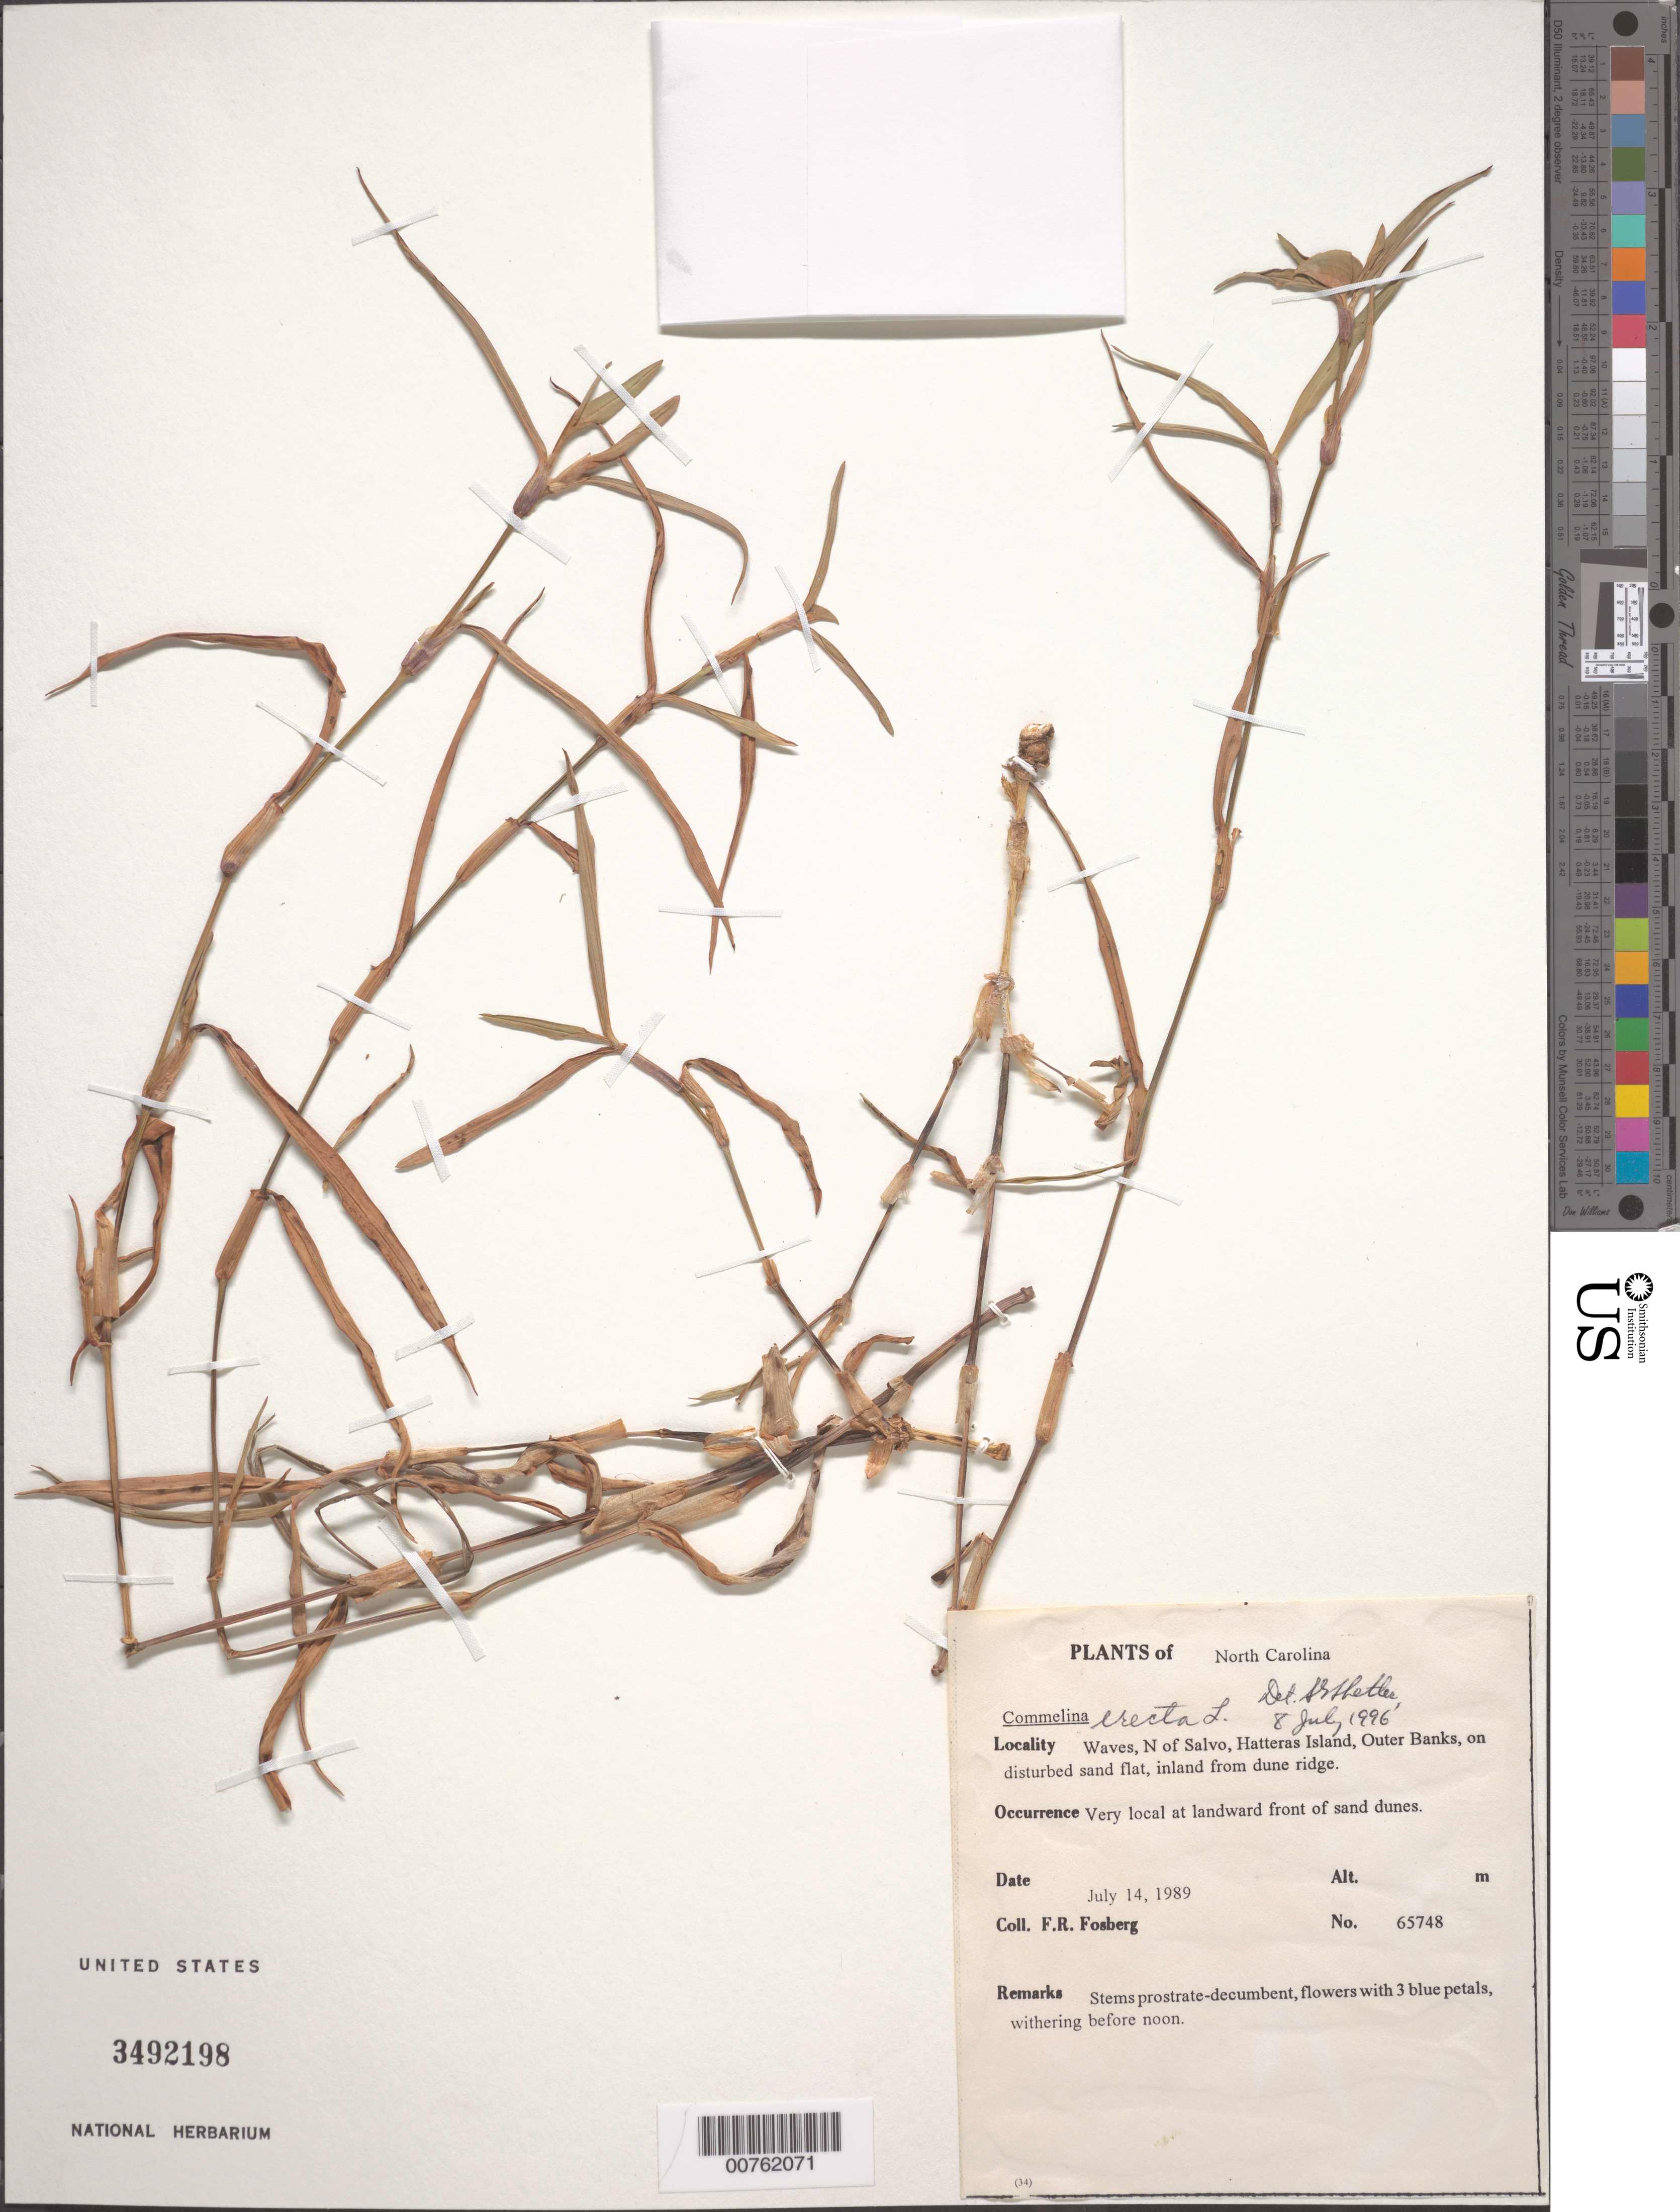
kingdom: Plantae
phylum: Tracheophyta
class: Liliopsida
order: Commelinales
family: Commelinaceae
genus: Commelina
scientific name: Commelina erecta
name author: L.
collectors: F. R. Fosberg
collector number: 65748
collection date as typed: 14 Jul 1989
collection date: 1989-07-14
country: United States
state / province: North Carolina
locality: Waves, N of Salvo, Hatteras Island, Outer Banks, on disturbed sand flat, inland from dune ridge.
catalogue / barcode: US 3492198